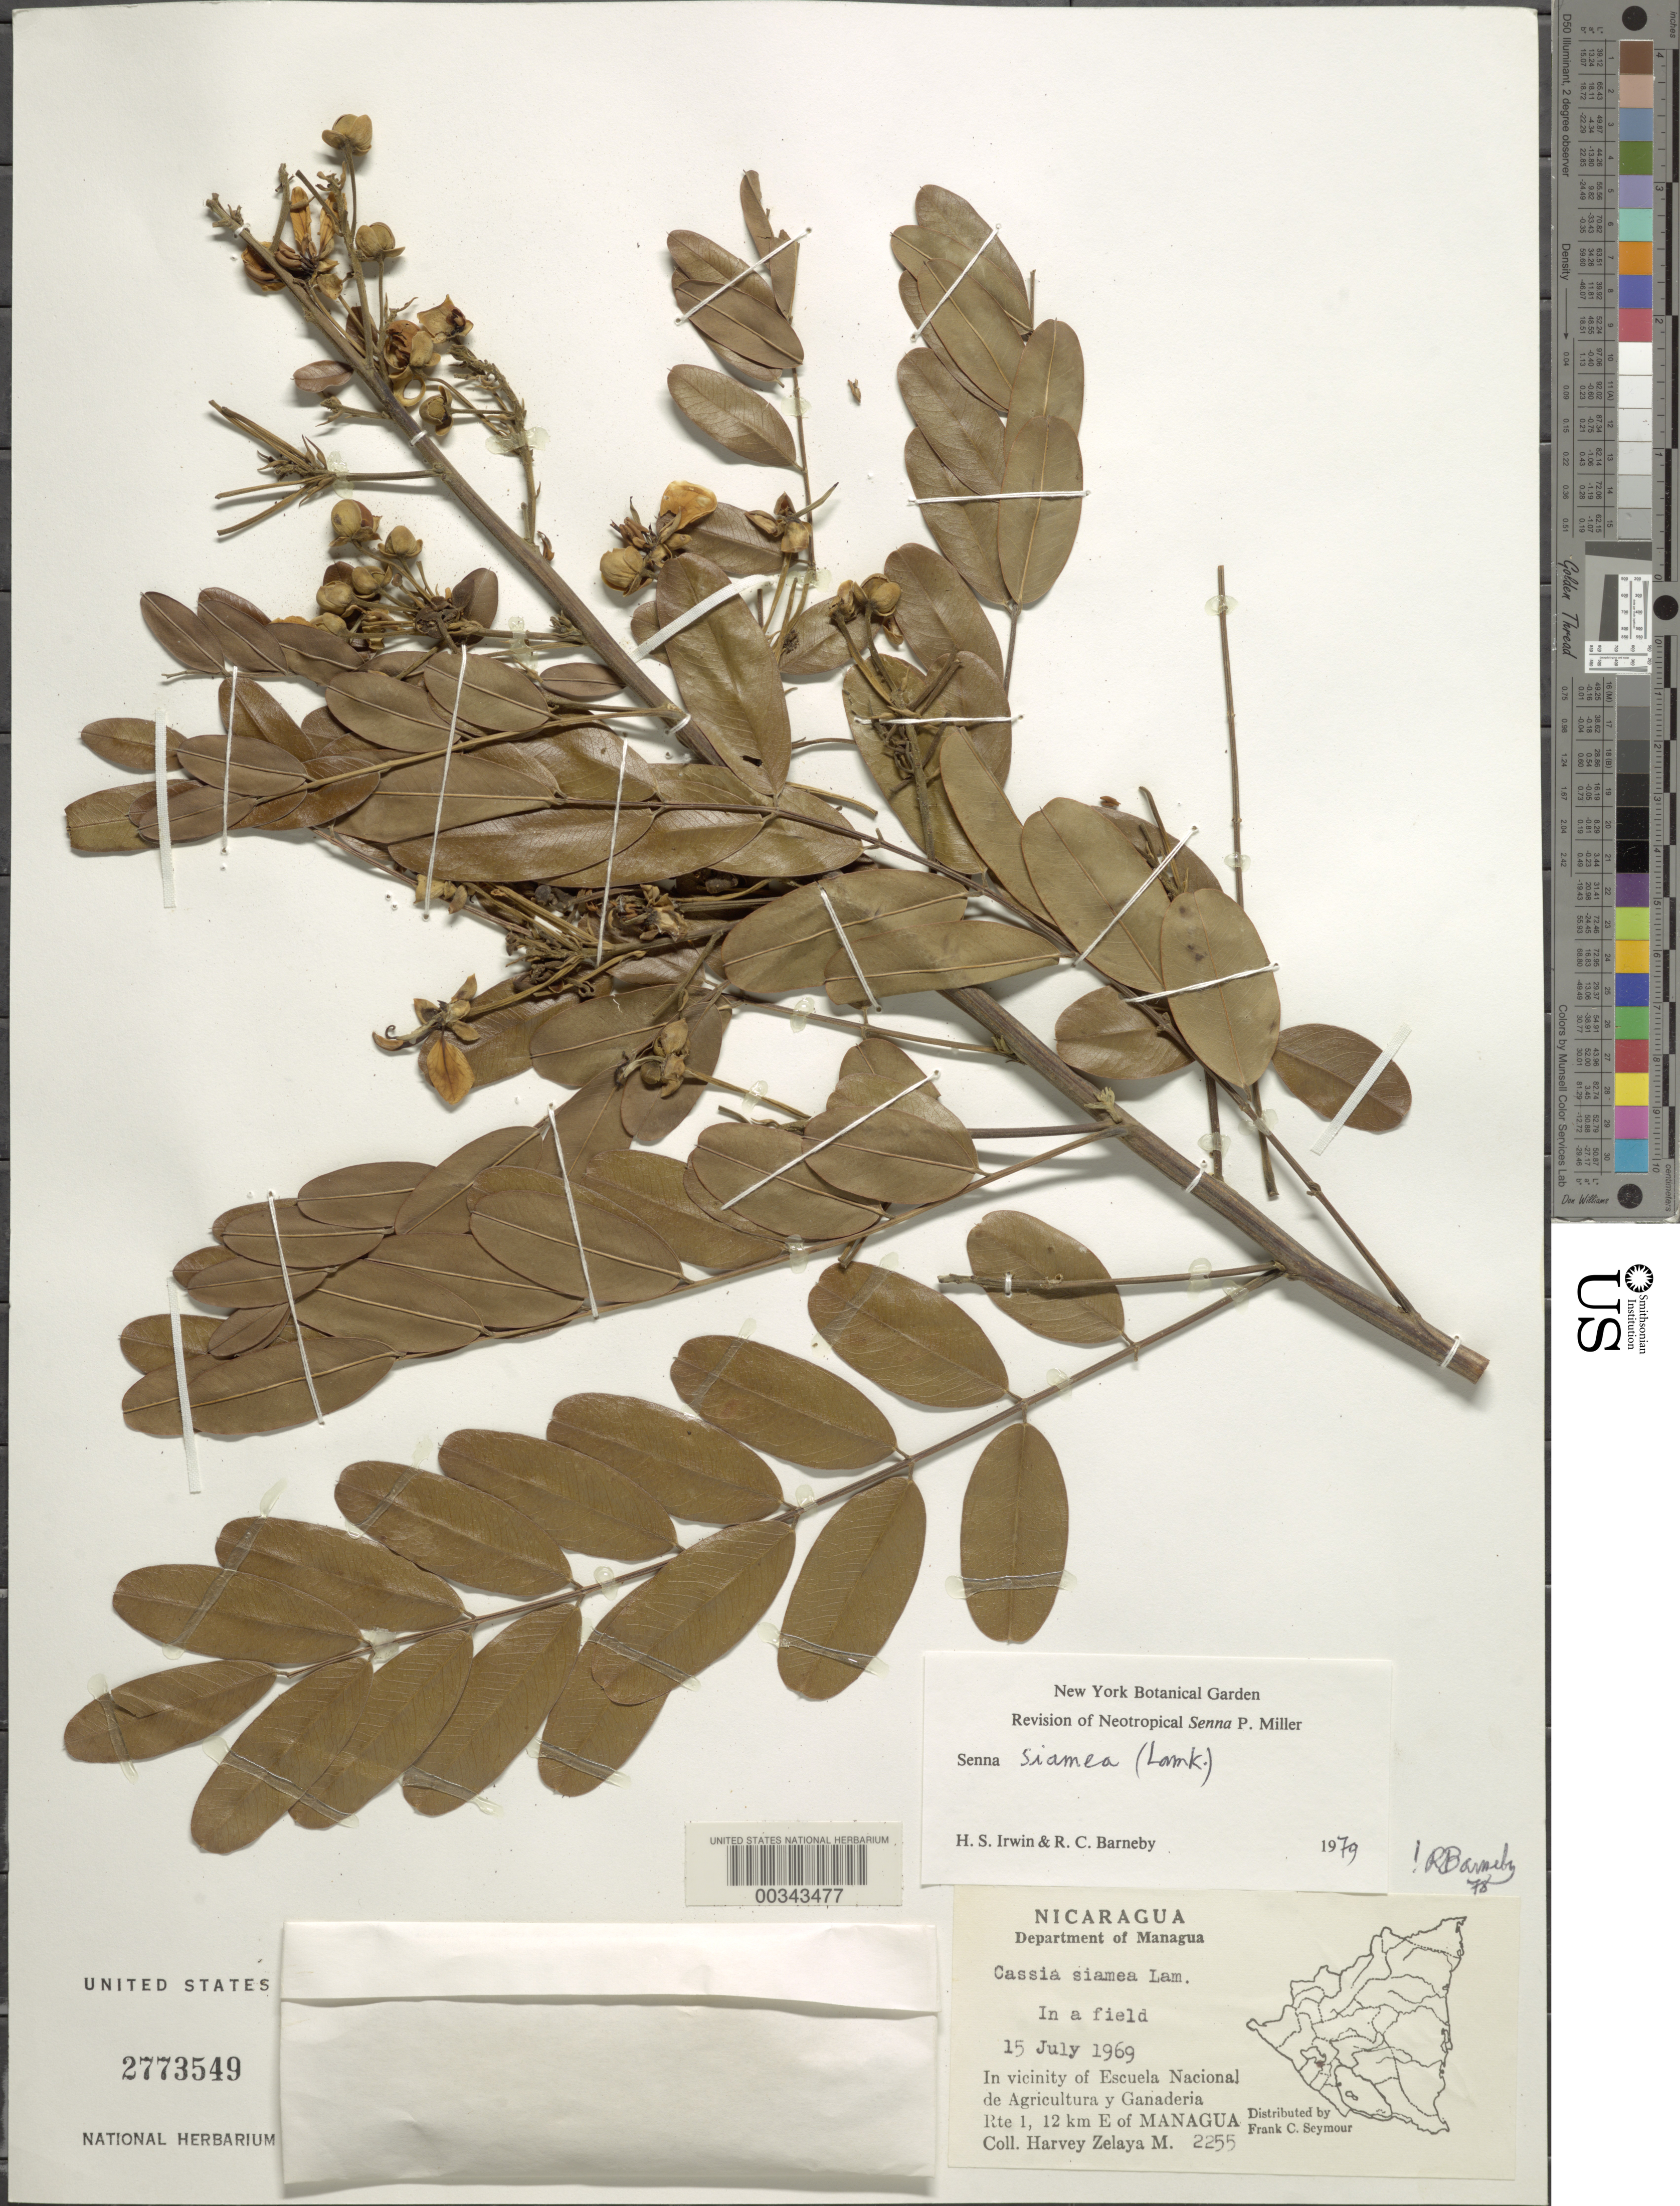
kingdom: Plantae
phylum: Tracheophyta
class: Magnoliopsida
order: Fabales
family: Fabaceae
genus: Senna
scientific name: Senna siamea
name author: (Lam.) H.S. Irwin & Barneby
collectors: H. Zelaya M.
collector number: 2255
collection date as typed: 15 Jul 1969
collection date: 1969-07-15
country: Nicaragua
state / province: Managua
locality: In vicinity of escuela nacional de agricultura y ganaderia, rt 1, 12 km e of managua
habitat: In a field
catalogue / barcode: US 2773549